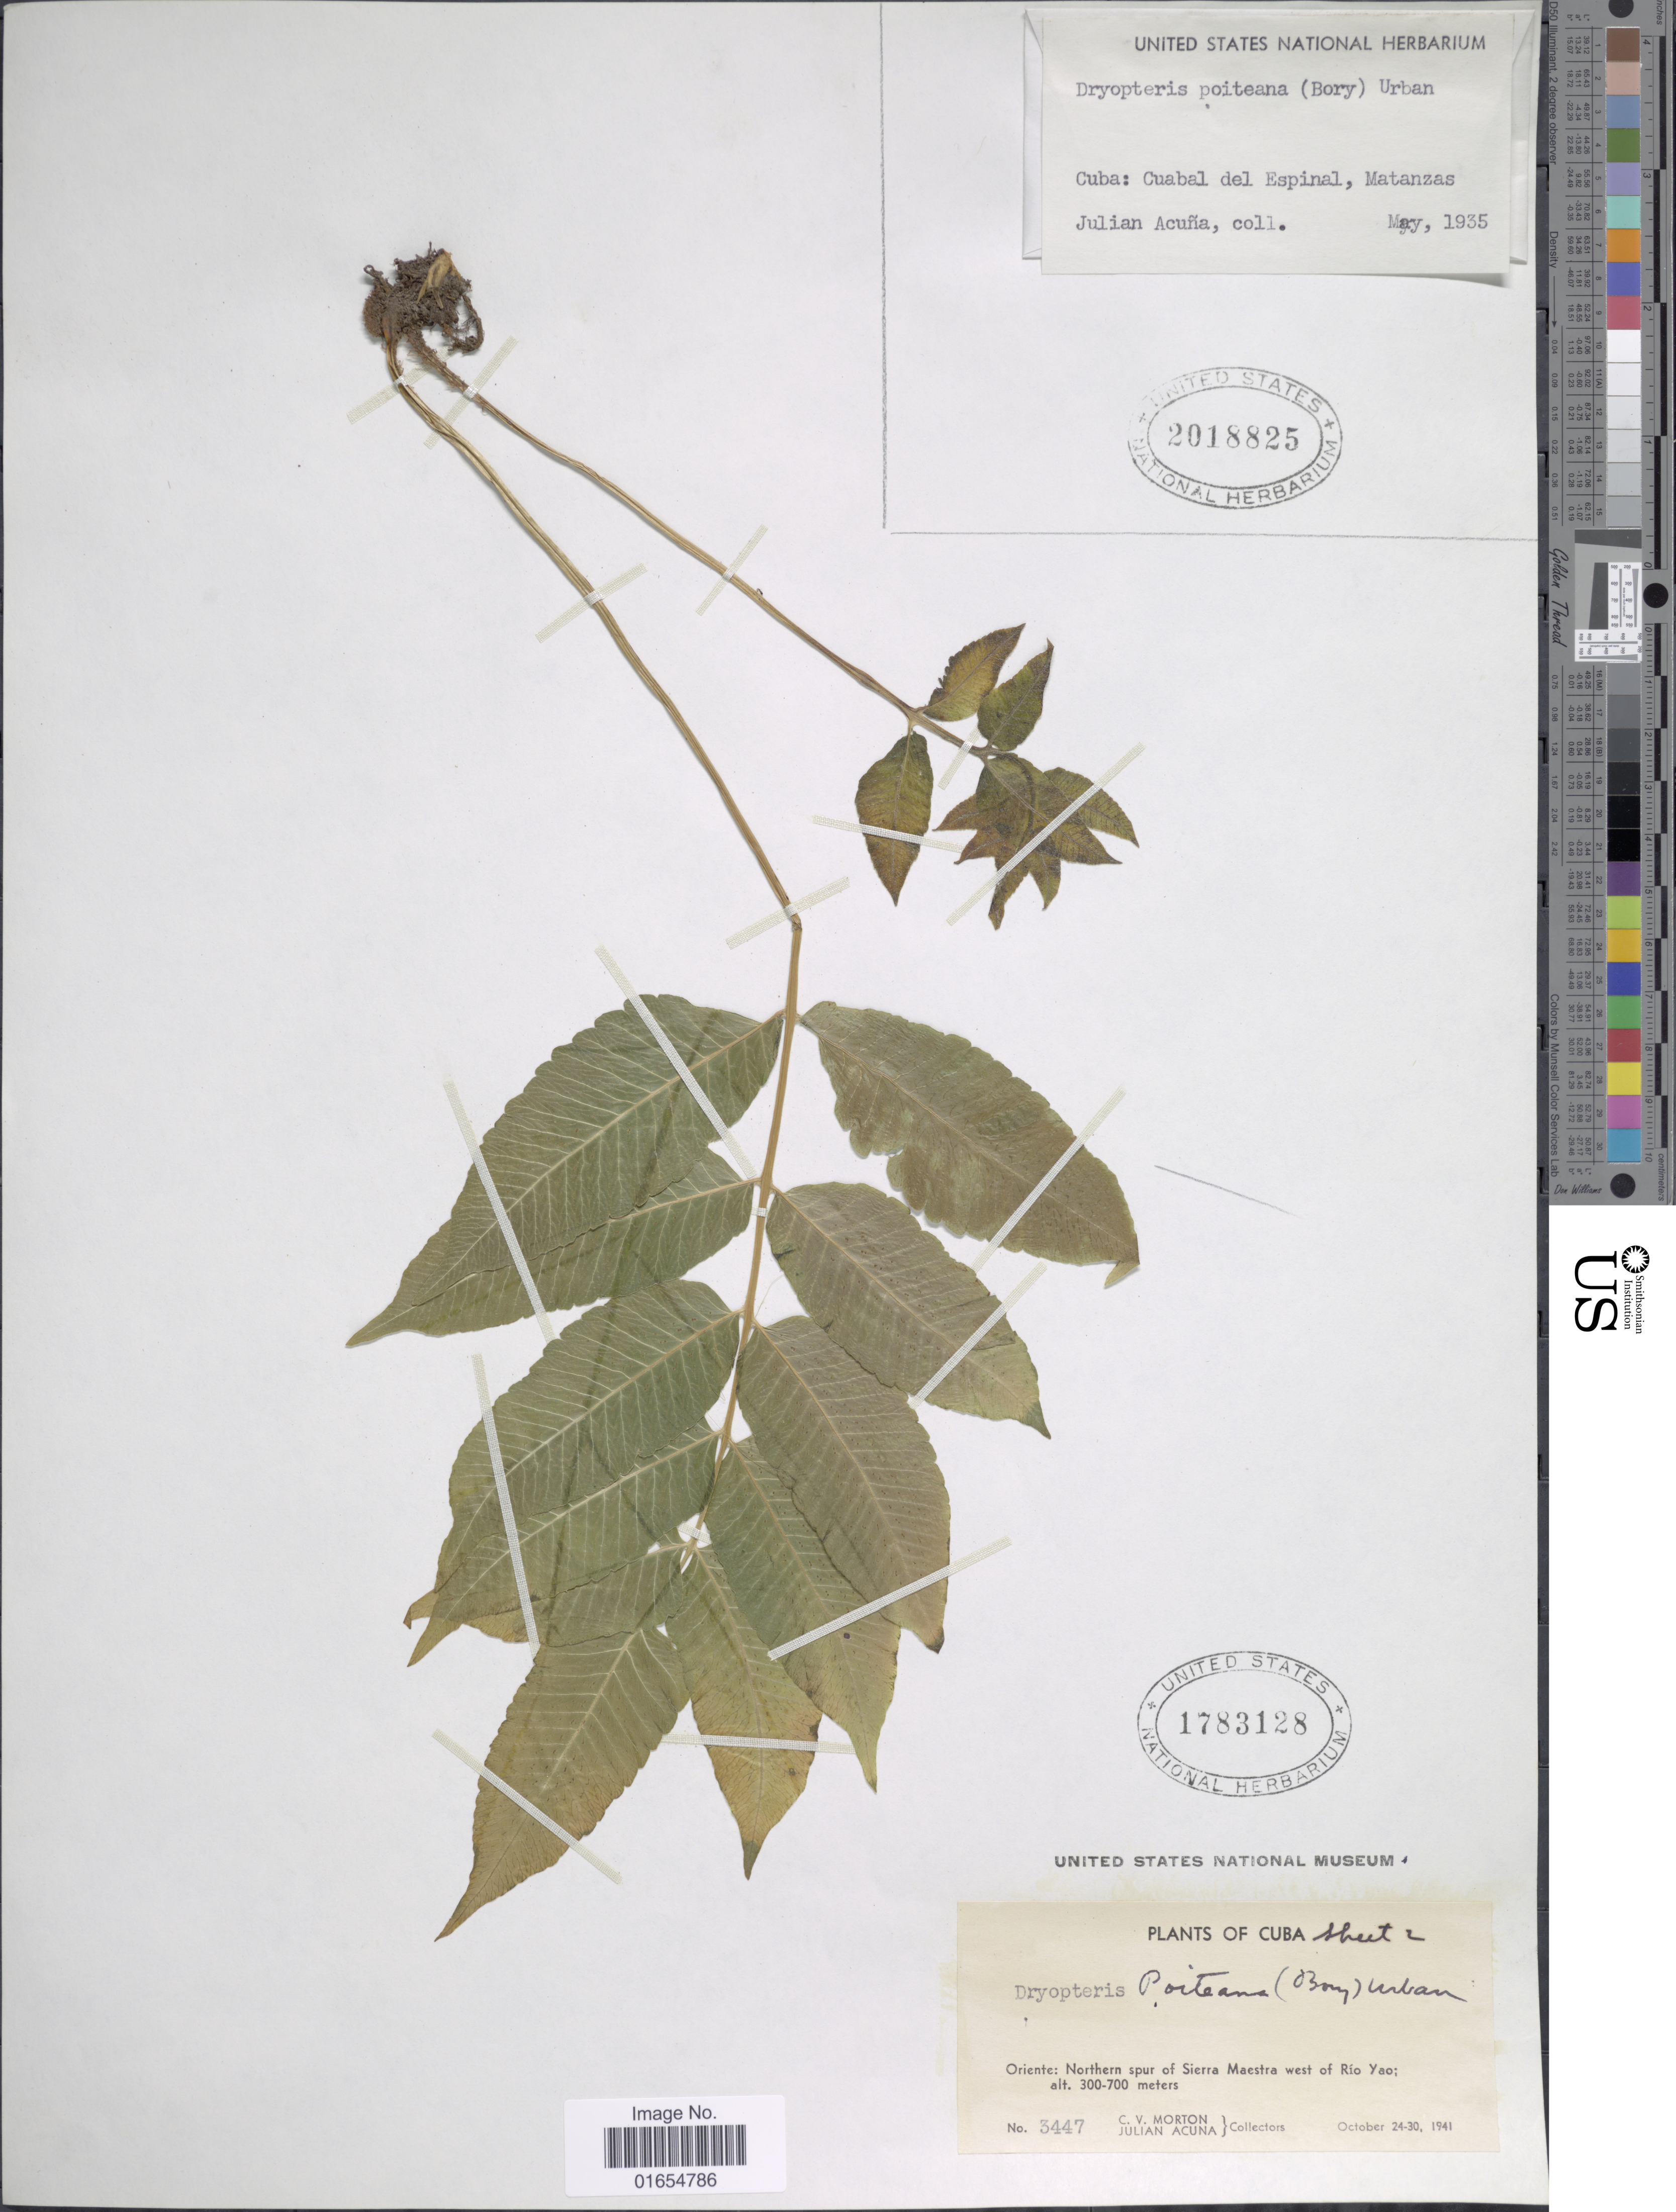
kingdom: Plantae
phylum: Tracheophyta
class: Polypodiopsida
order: Polypodiales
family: Thelypteridaceae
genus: Goniopteris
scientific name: Goniopteris poiteana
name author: (Bory) Ching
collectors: J. B. Acuña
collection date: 1935-05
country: Cuba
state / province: Matanzas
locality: Cuabal del Espinal, Matanzas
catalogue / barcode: US 2018825-2